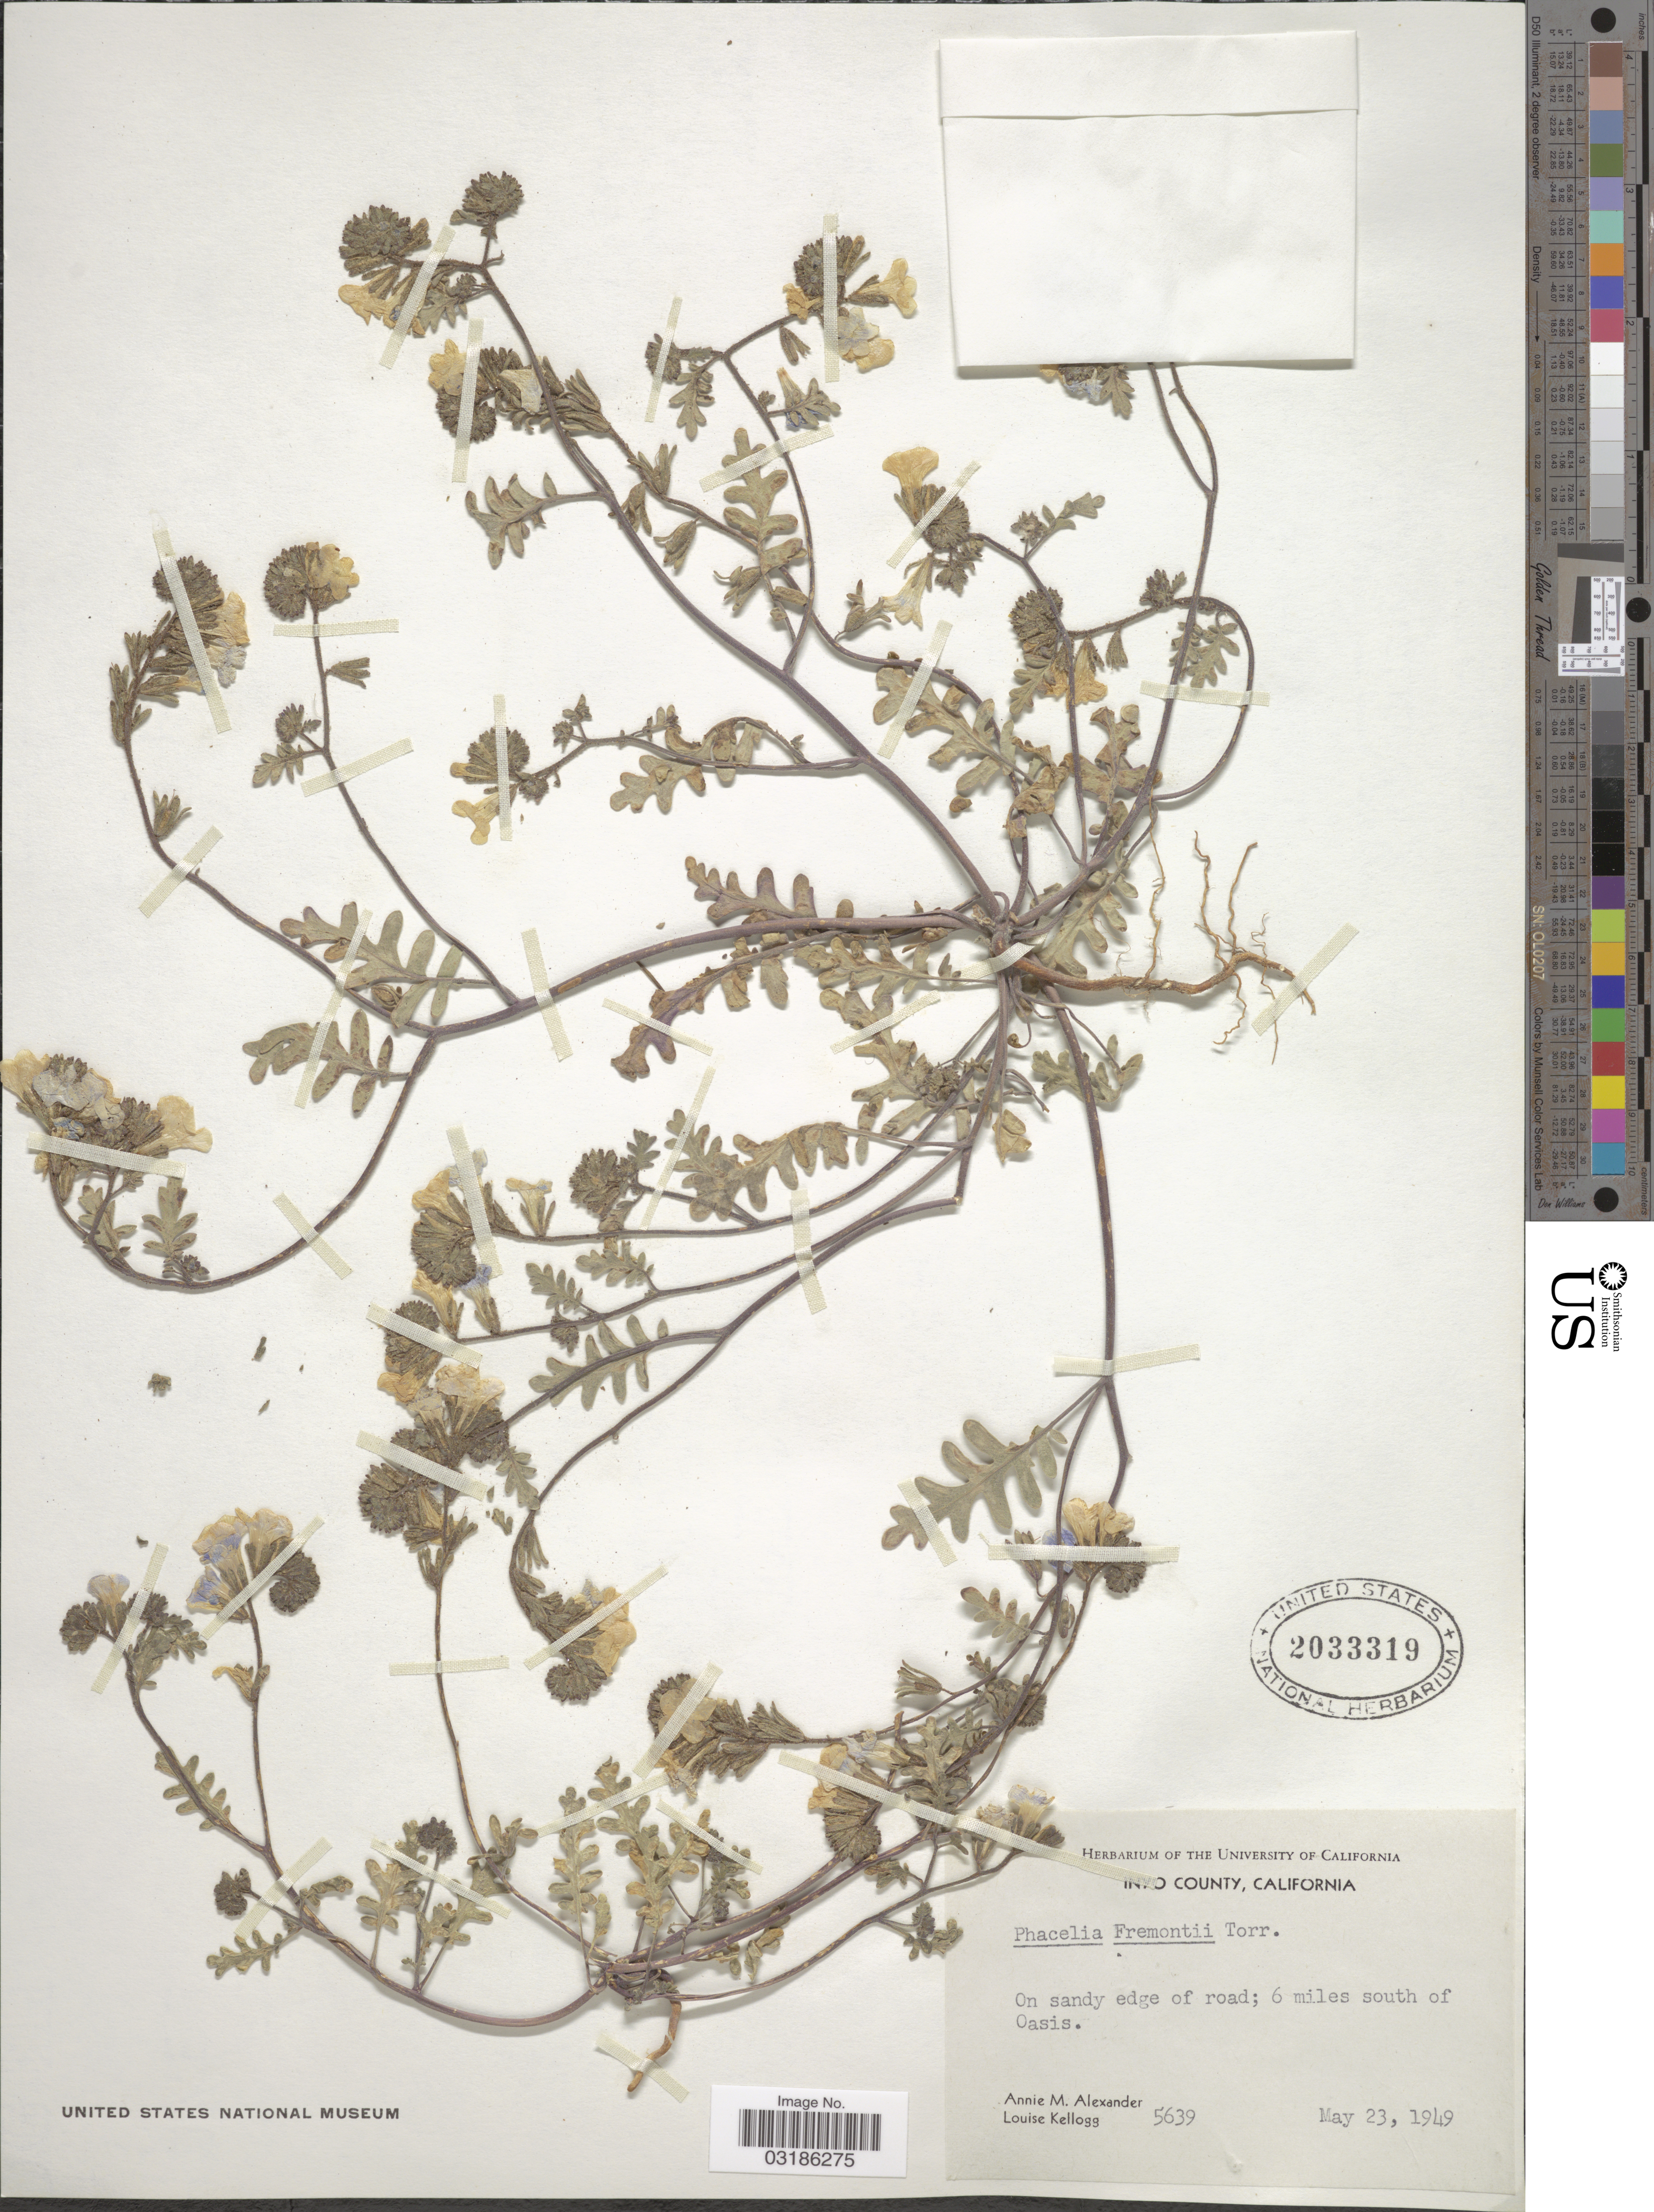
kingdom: Plantae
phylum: Tracheophyta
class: Magnoliopsida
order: Boraginales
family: Hydrophyllaceae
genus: Phacelia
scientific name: Phacelia fremontii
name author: Torr.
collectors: A. M. Alexander & L. Kellogg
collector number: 5639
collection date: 1949-05-23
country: United States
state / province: California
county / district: Inyo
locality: Inyo County. On sandy edge of road; 6 miles south of Oasis.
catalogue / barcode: US 2033319